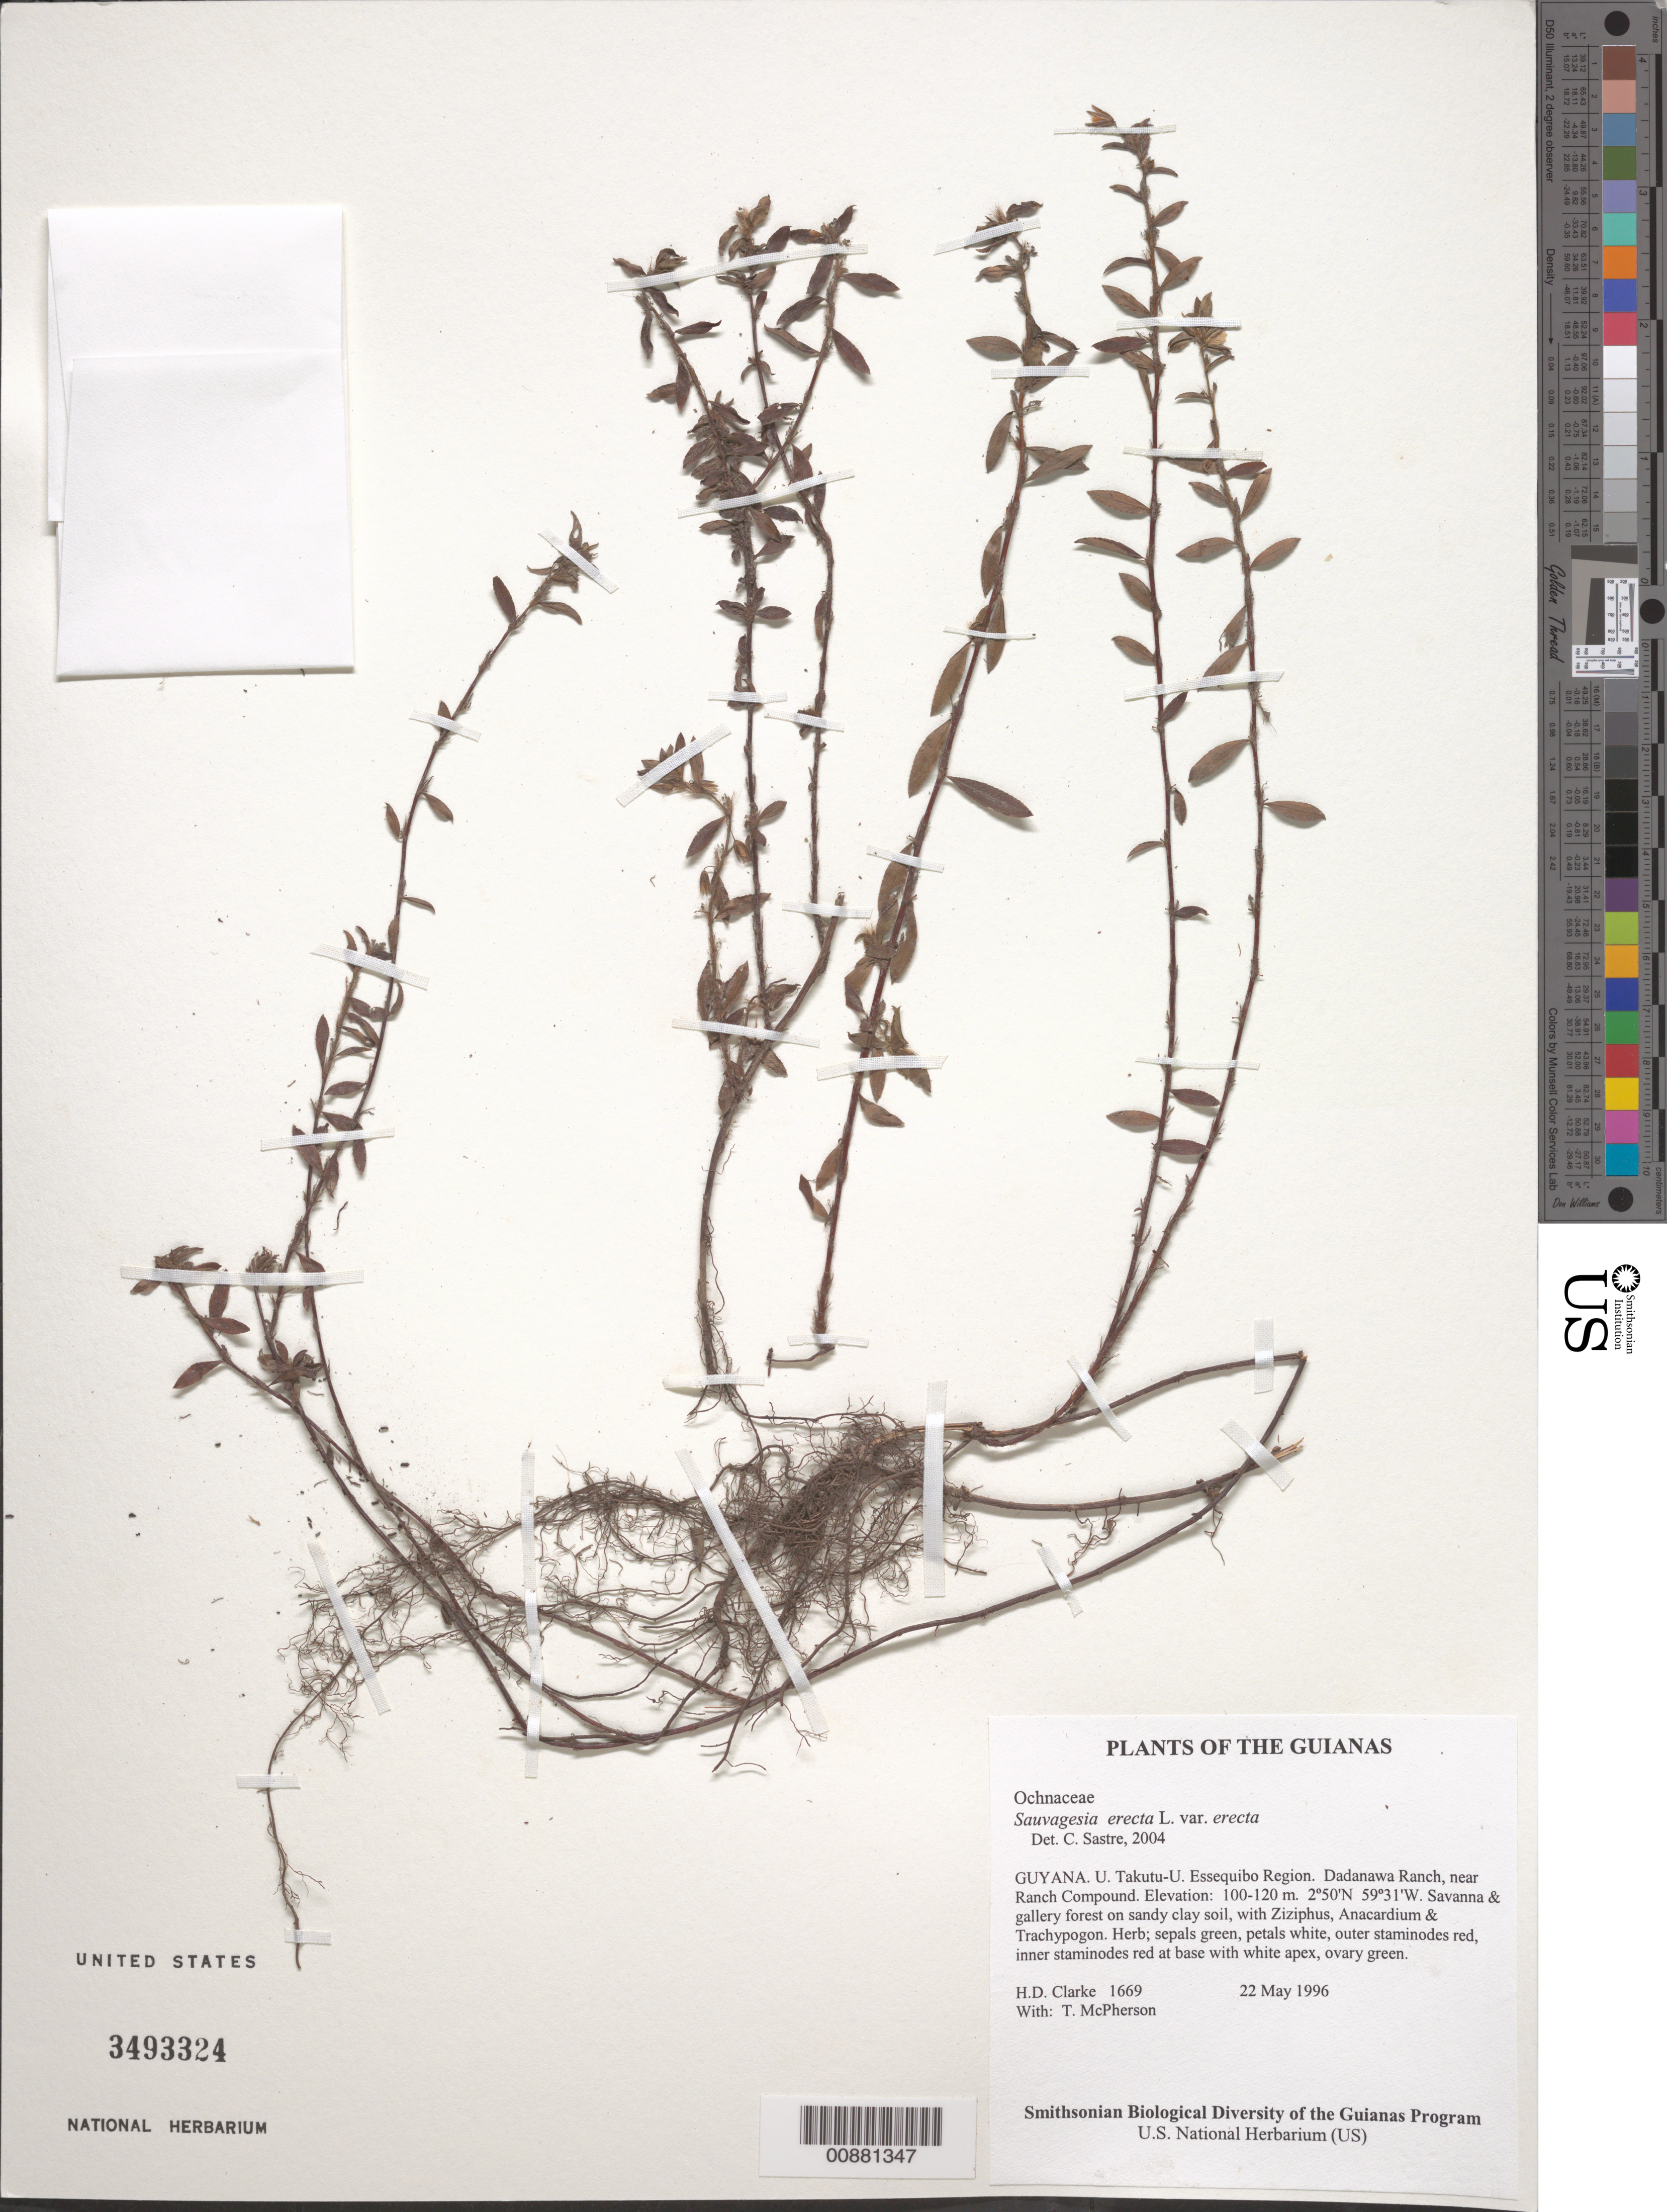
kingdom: Plantae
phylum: Tracheophyta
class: Magnoliopsida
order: Malpighiales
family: Ochnaceae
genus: Sauvagesia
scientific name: Sauvagesia erecta var. erecta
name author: L.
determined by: Sastre, C. H. L.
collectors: H. D. Clarke & T. McPherson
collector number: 1669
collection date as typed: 22 May 1996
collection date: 1996-05-22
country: Guyana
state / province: U. Takutu-U. Essequibo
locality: Dadanawa Ranch, near Ranch Compound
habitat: Savanna & gallery forest on sandy clay soil, with Ziziphus, Anacardium & Trachypogon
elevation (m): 100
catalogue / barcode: US 3493324